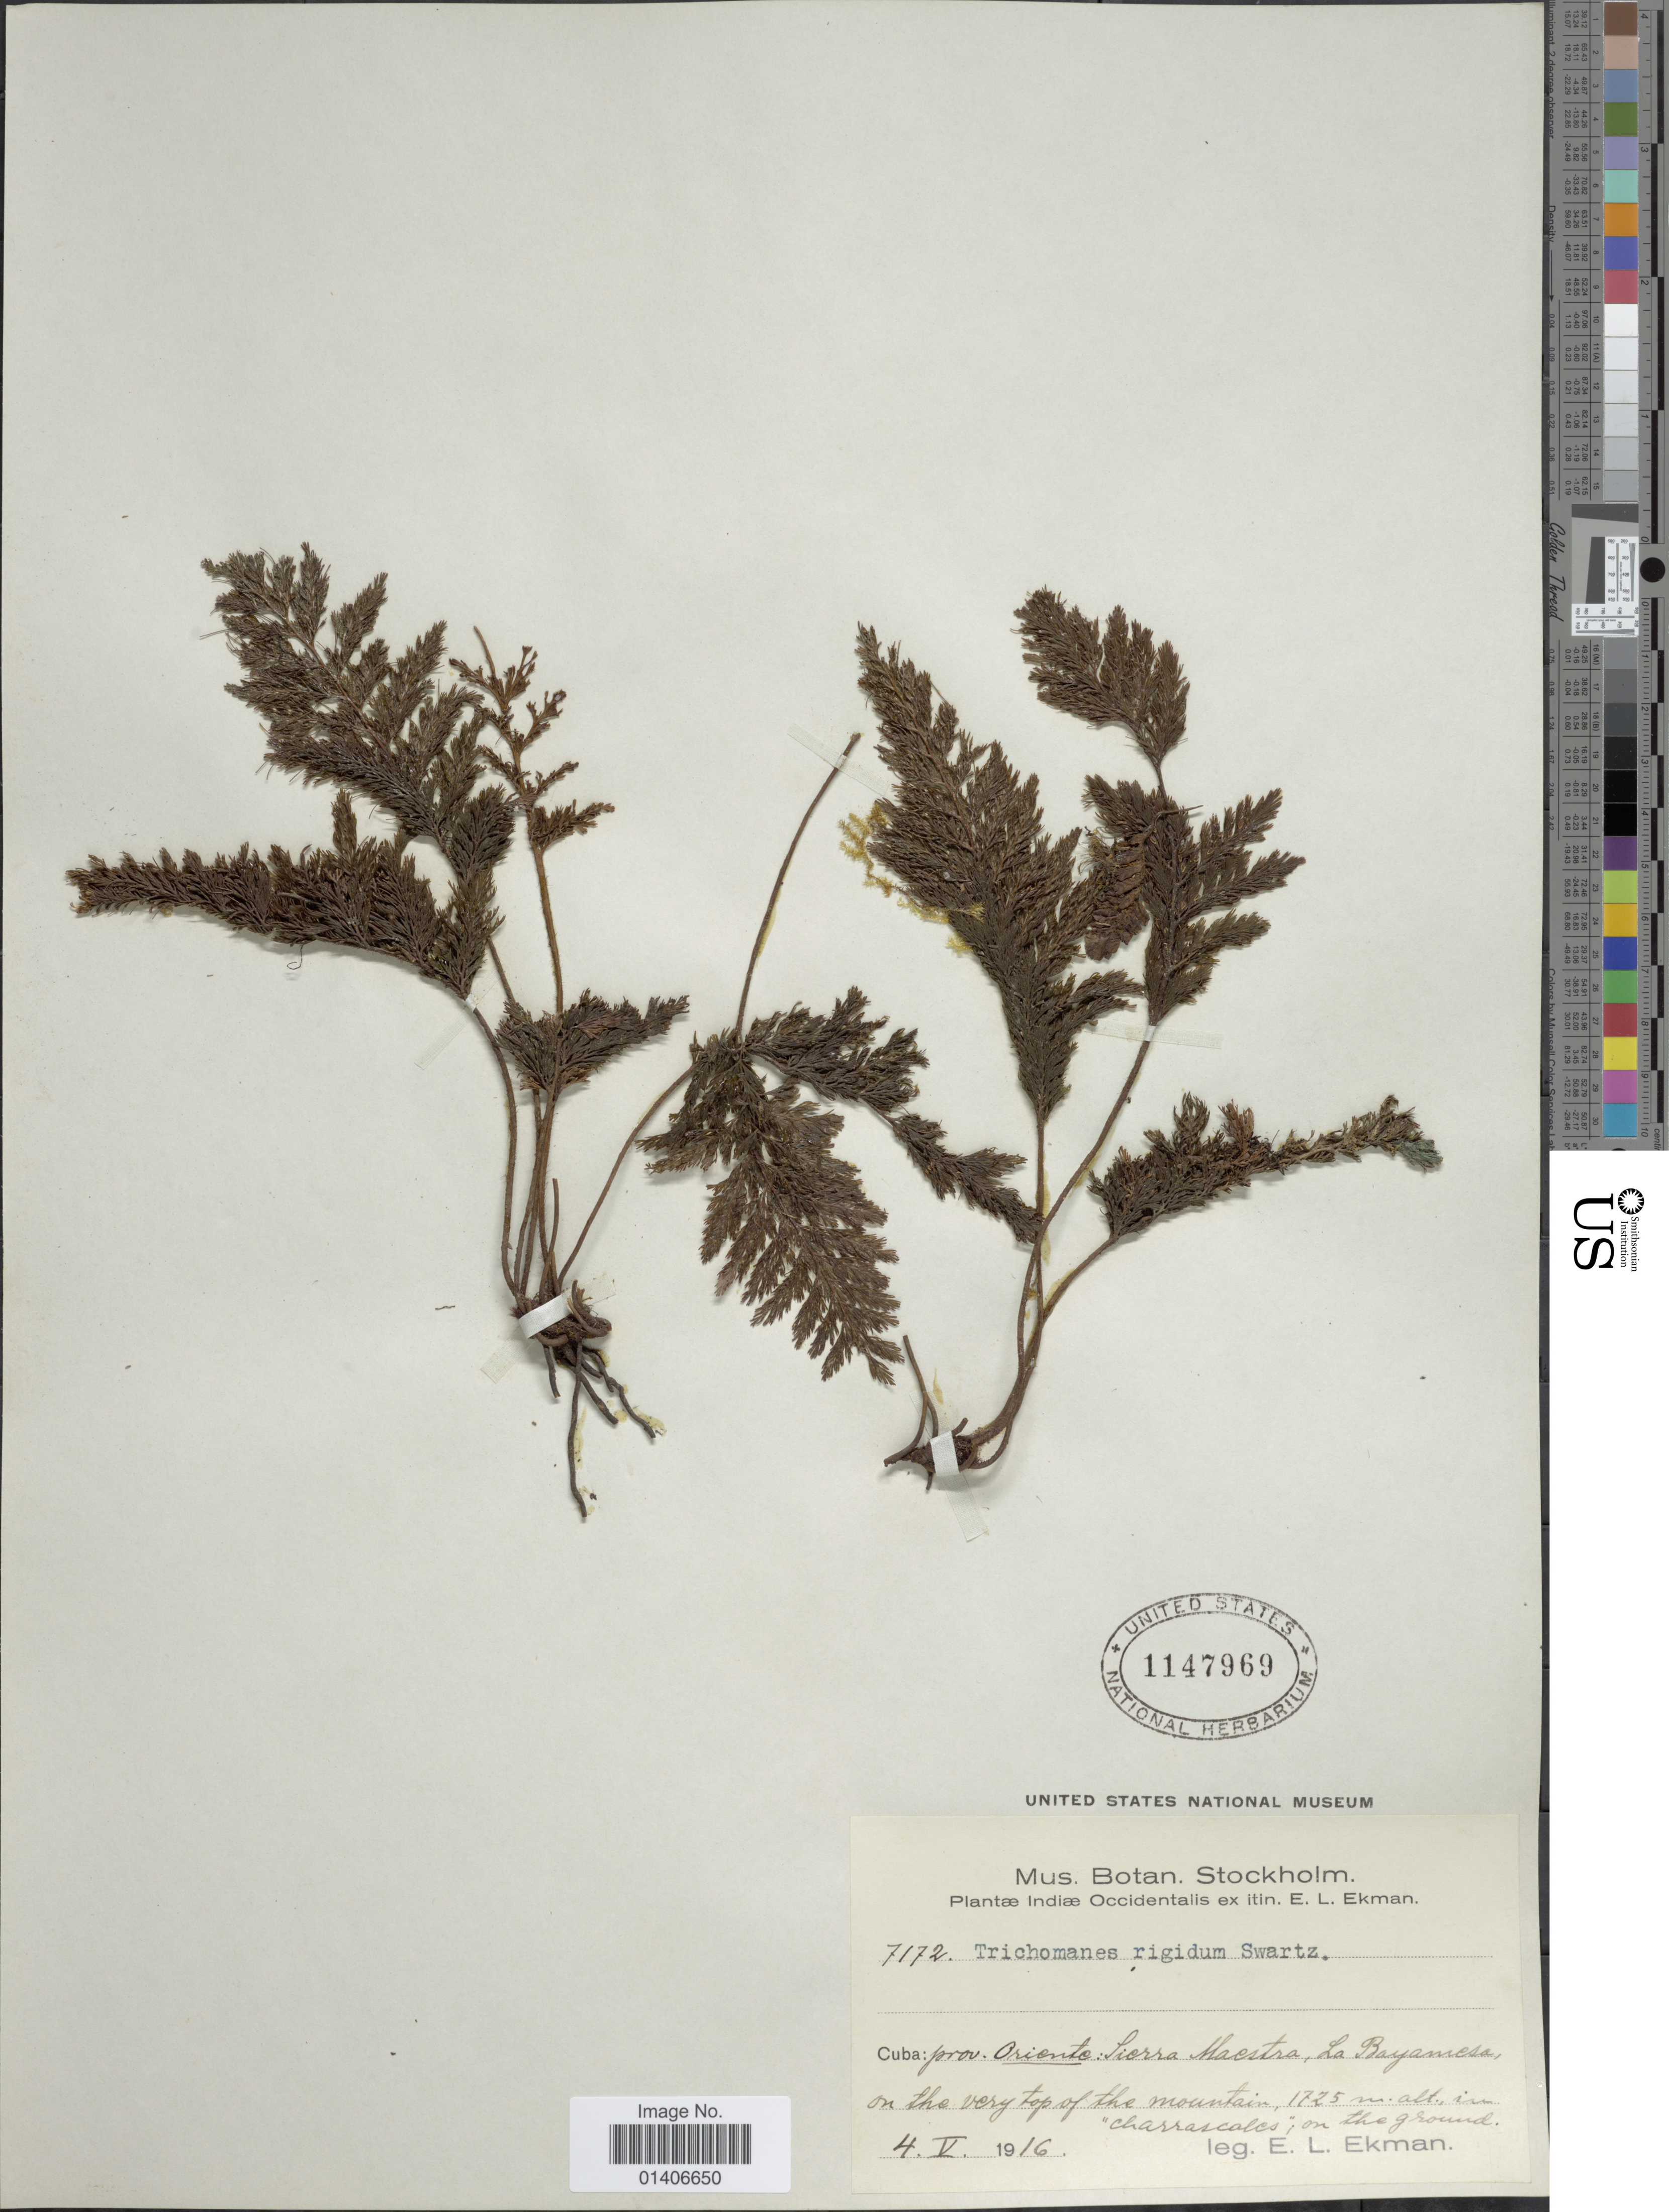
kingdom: Plantae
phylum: Tracheophyta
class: Polypodiopsida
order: Hymenophyllales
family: Hymenophyllaceae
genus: Abrodictyum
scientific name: Abrodictyum rigidum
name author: (Sw.) Ebihara & Dubuisson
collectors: E. L. Ekman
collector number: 7172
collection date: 1916-05-04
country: Cuba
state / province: Oriente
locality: Sierra Maestra, La Bayamcsa on the very top of the mountain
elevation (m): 1725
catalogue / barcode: US 1147969